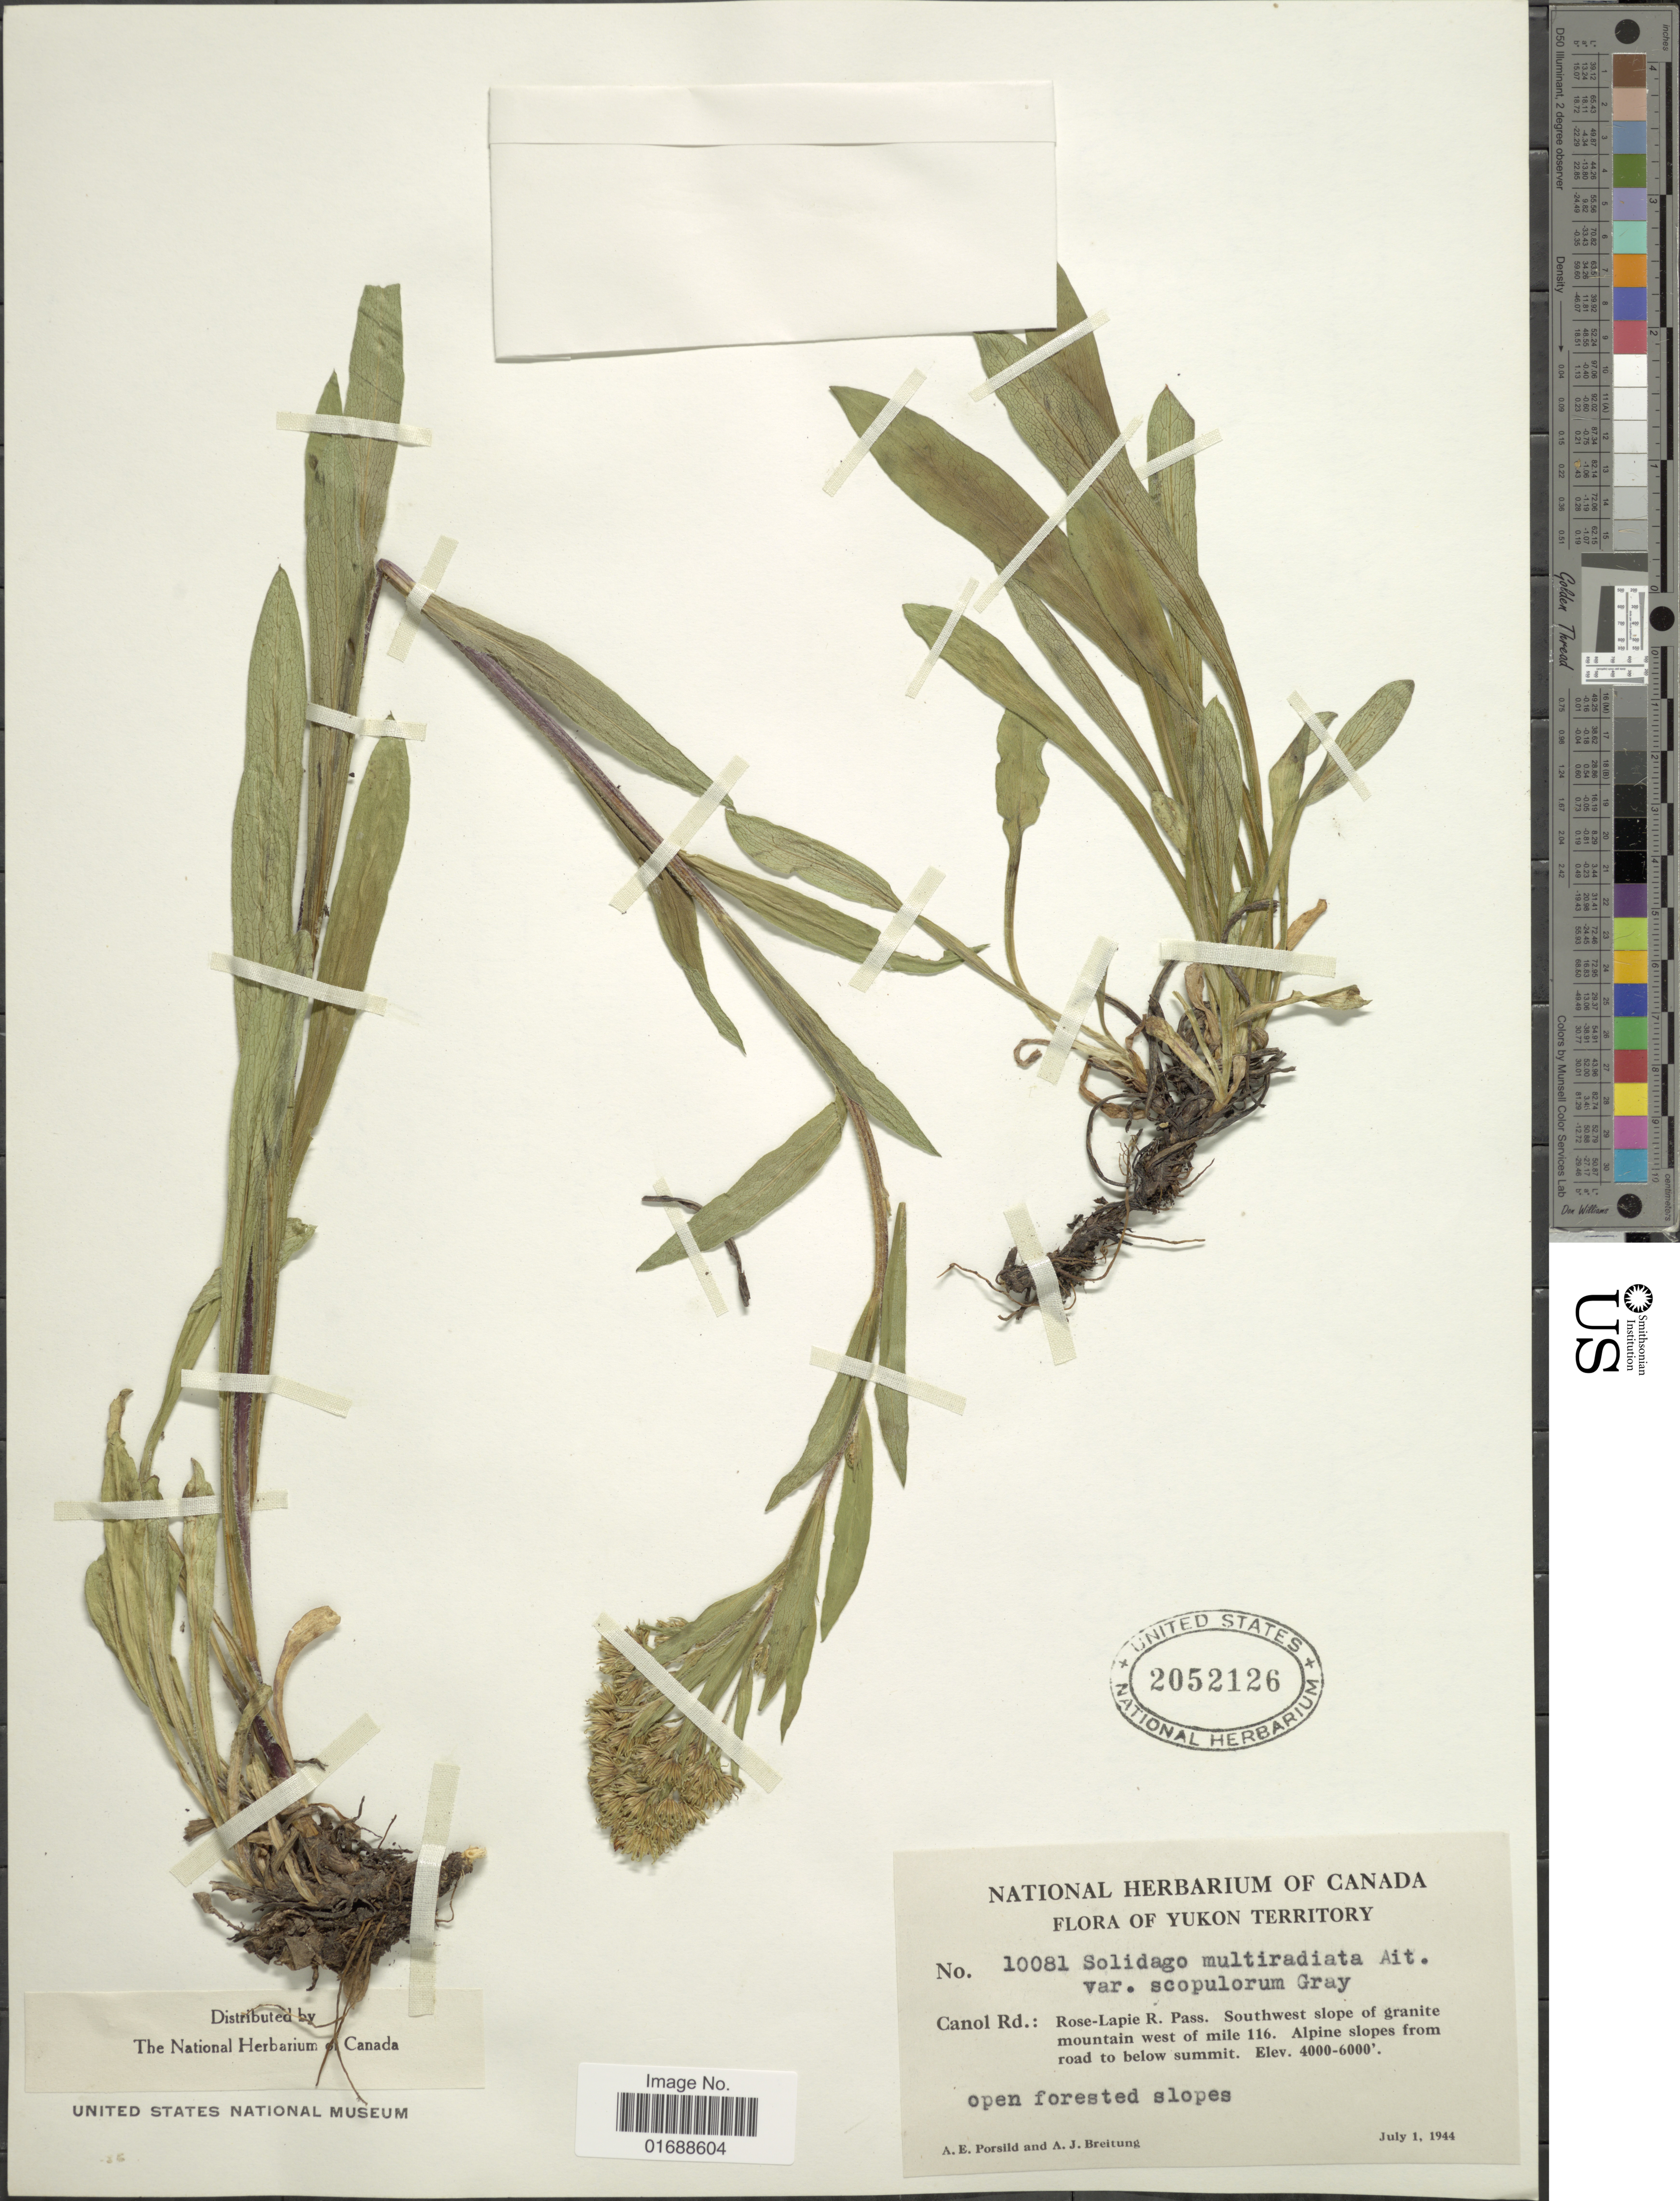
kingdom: Plantae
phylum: Tracheophyta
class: Magnoliopsida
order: Asterales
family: Asteraceae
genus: Solidago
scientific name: Solidago multiradiata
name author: Aiton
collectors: A. E. Porsild & A. Breitung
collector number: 10081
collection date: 1944-07-01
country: Canada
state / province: Yukon Territory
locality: Canol Rd.: Rose-Lapie R. Pass. Southwest slope of granite mountain west of mile 116. Alpine slopes from road to below summit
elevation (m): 1219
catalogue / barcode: US 2052126